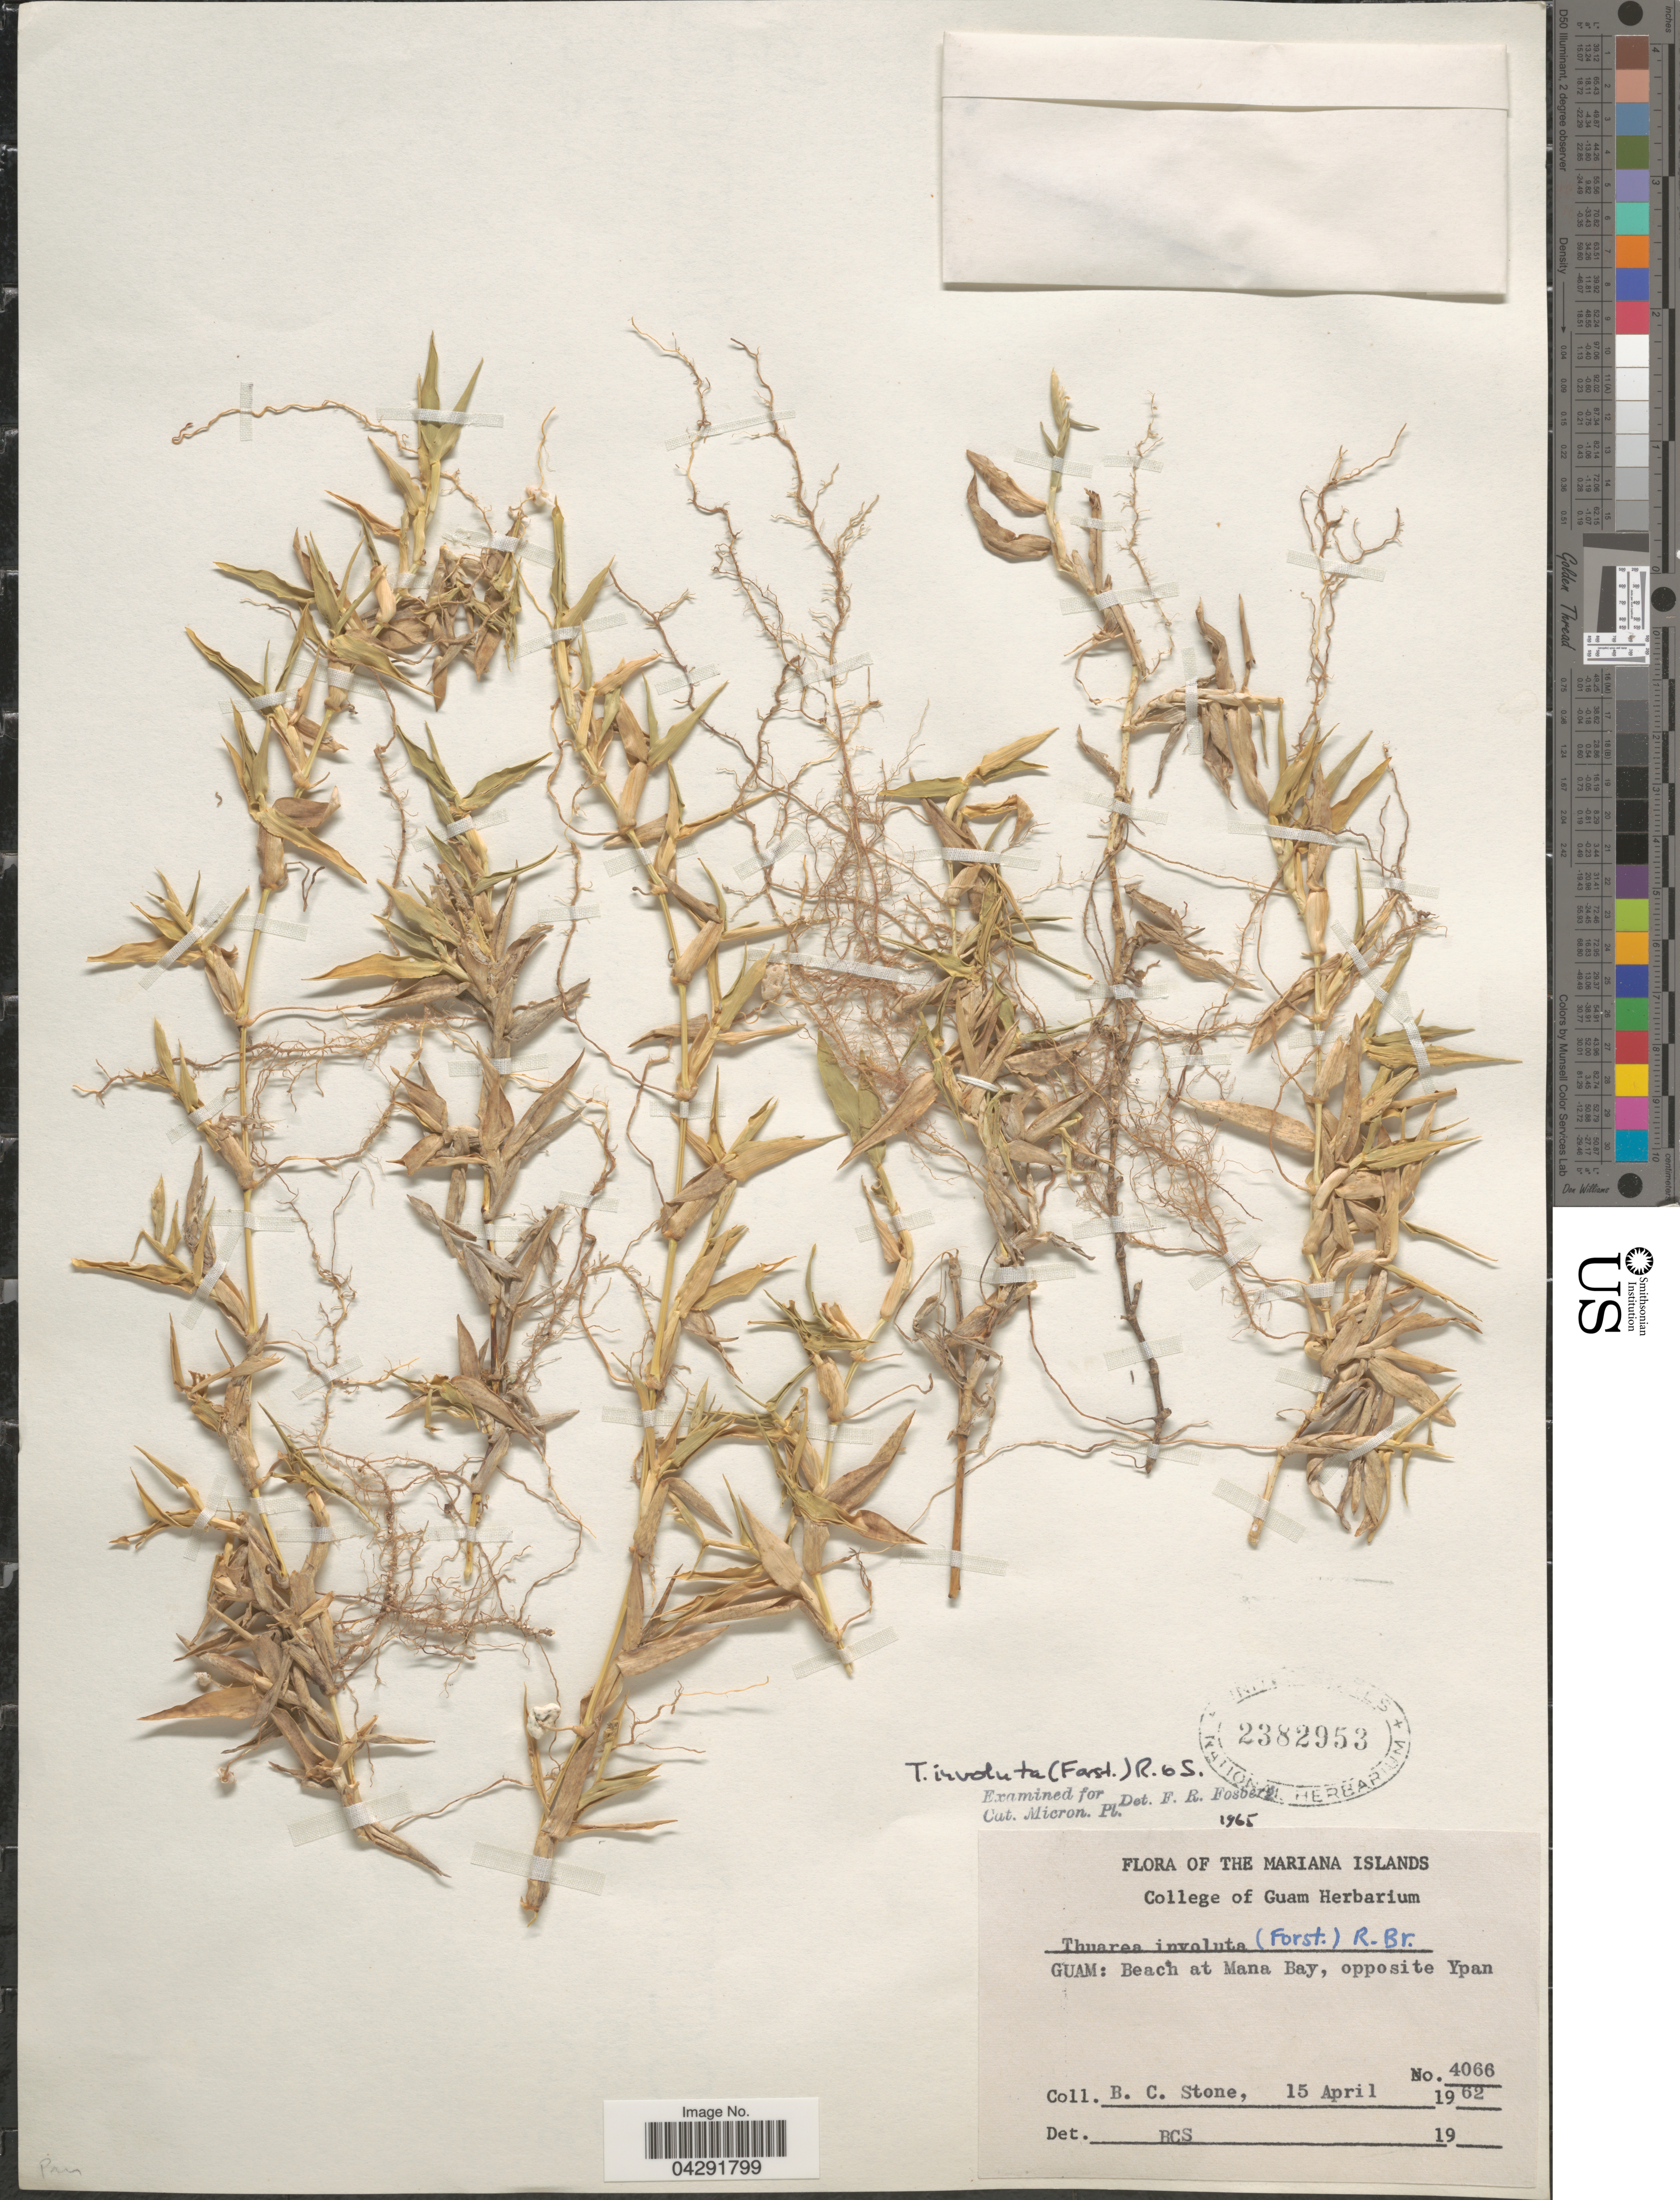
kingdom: Plantae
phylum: Tracheophyta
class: Liliopsida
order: Poales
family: Poaceae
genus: Thuarea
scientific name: Thuarea involuta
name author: (G. Forst.) R. Br. ex Sm.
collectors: B. C. Stone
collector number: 4066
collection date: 1962-04-15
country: Guam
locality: Mariana Islands. Beach at Mana Bay, opposite Ypan.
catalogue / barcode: US 2382953